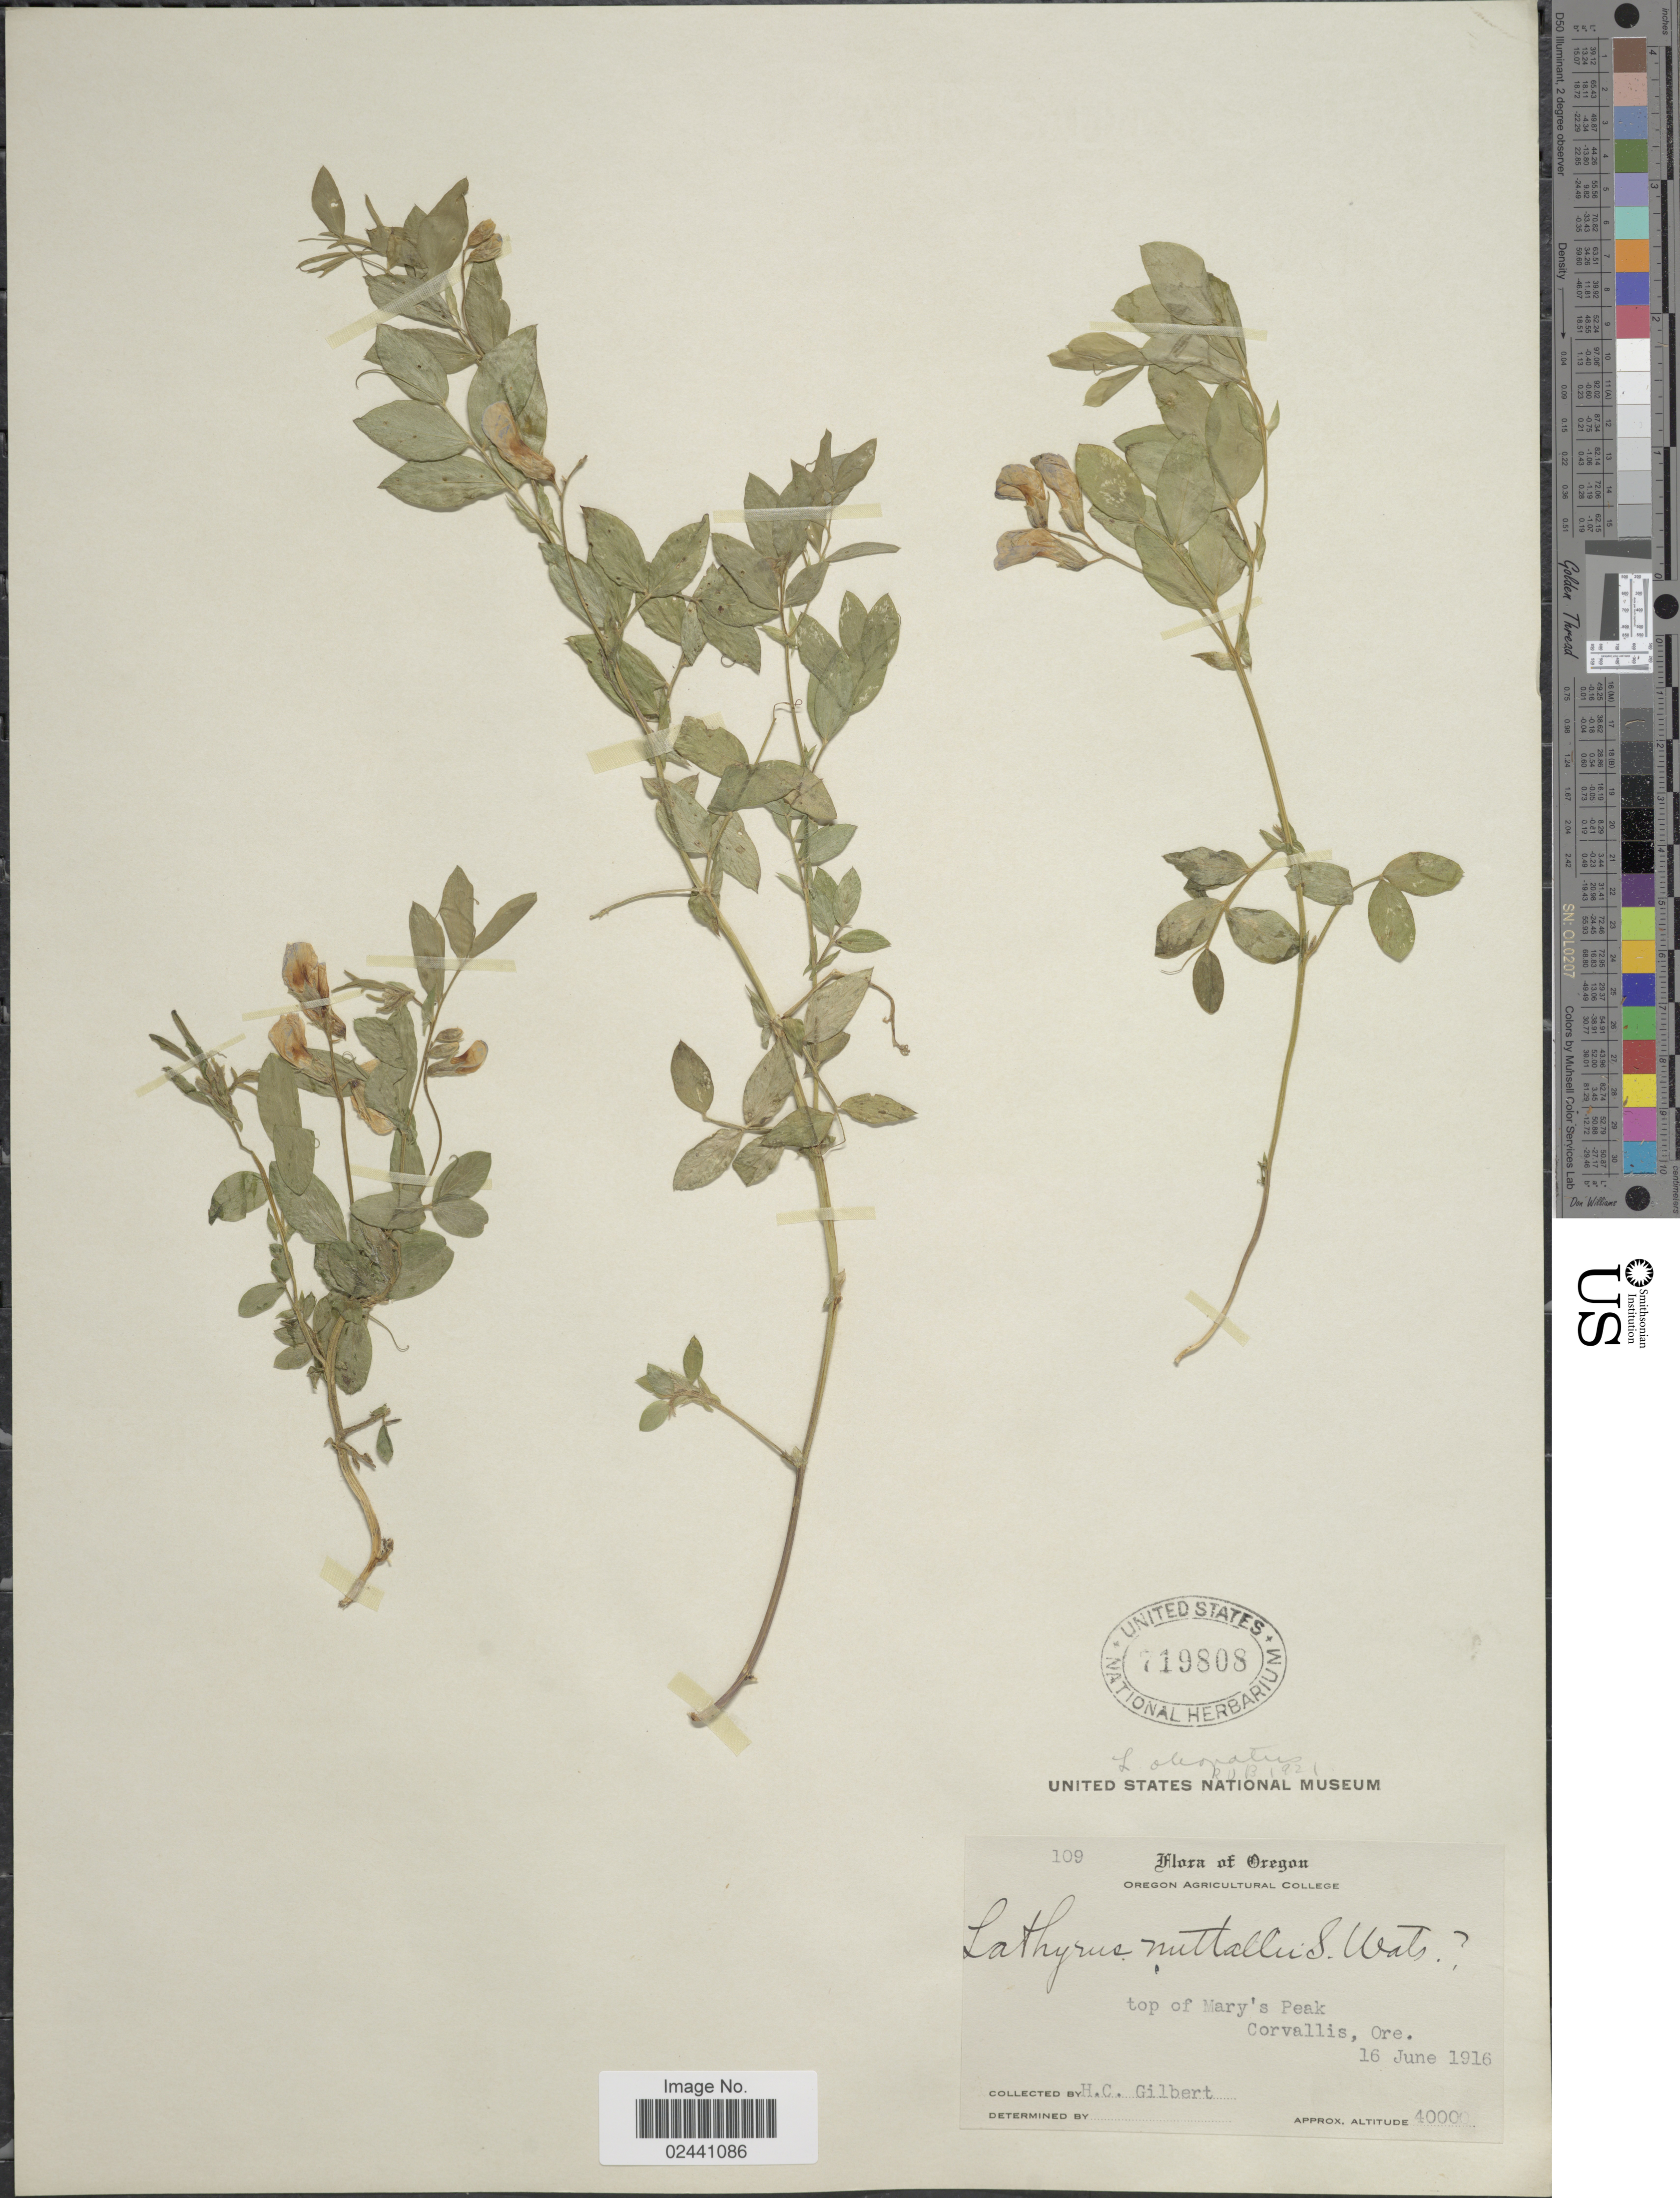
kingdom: Plantae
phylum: Tracheophyta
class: Magnoliopsida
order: Fabales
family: Fabaceae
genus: Lathyrus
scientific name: Lathyrus nuttallii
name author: S. Watson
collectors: H. Gilbert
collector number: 109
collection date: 1916-06-16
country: United States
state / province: Oregon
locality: Top of Mary's Peak Corvallis, Ore.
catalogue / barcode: US 719808